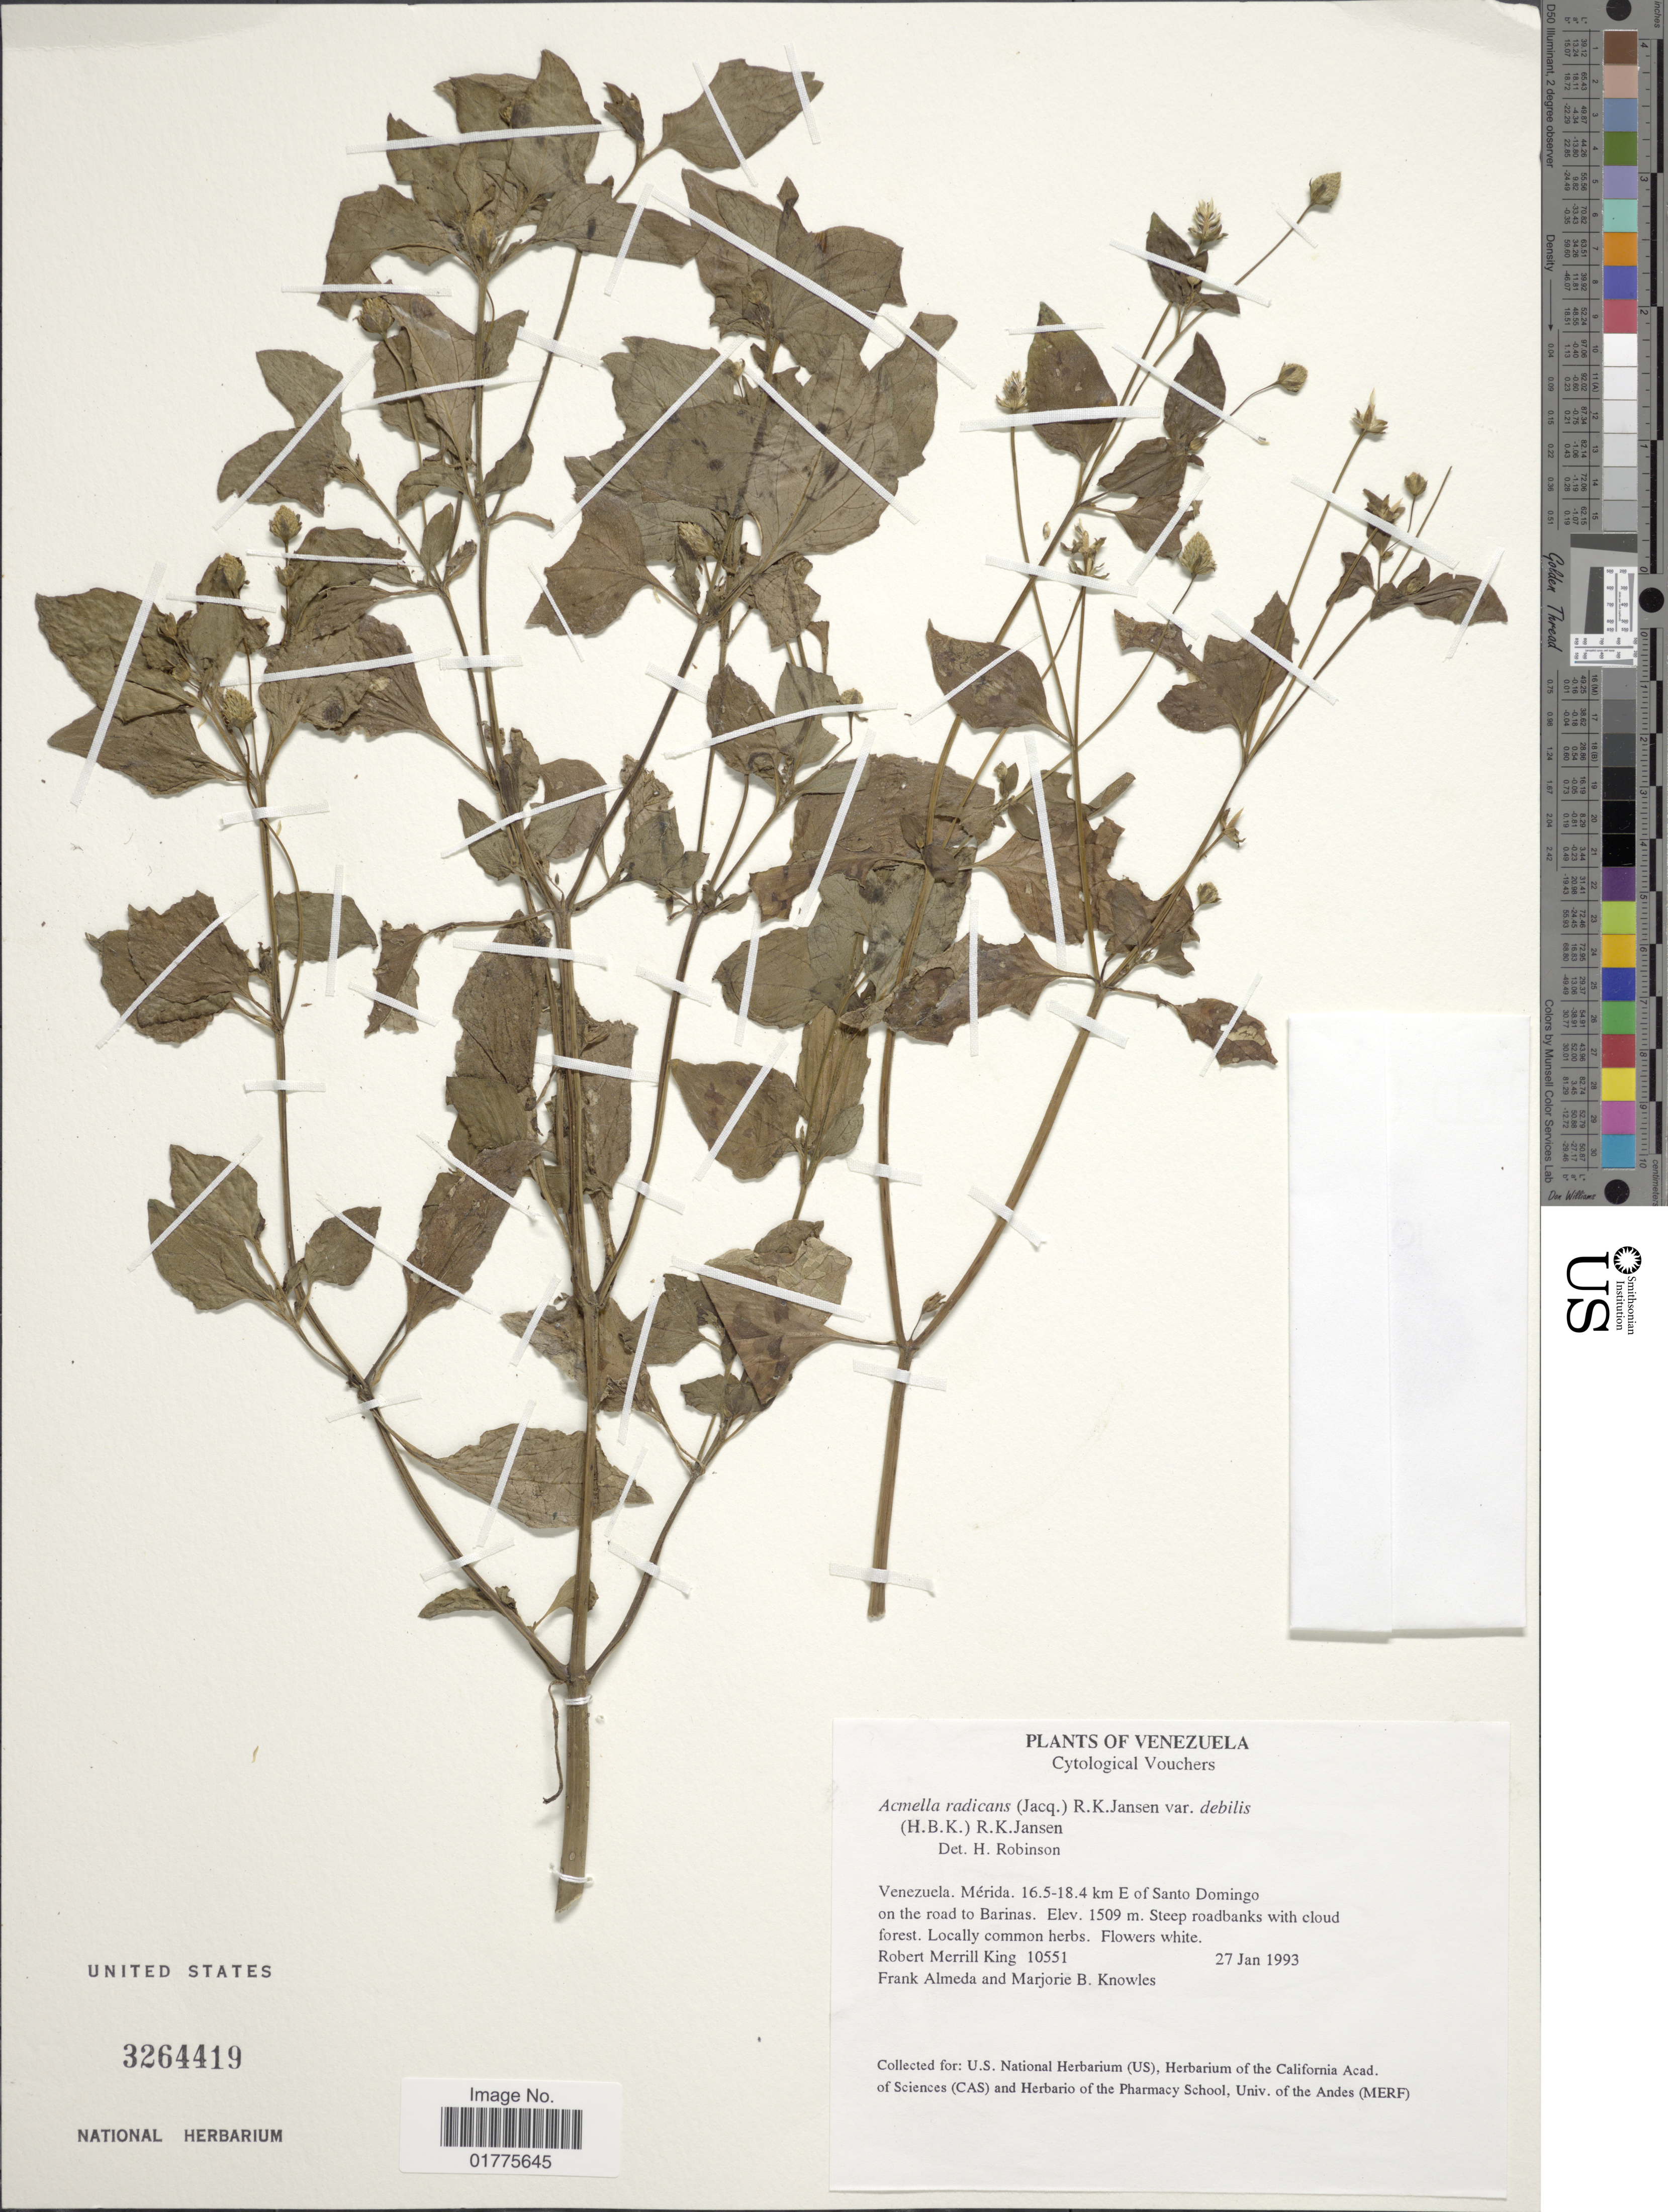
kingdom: Plantae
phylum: Tracheophyta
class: Magnoliopsida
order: Asterales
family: Asteraceae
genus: Acmella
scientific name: Acmella radicans var. debilis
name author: (Kunth) R.K. Jansen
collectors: R. M. King, F. Almeda & M. B. Knowles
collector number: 10551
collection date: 1993-01-27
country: Venezuela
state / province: Mérida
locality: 16.5-18.4 km E of Santo Domingo on the road to Barinas, steep roadbanks with cloud foret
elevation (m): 1509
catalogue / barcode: US 3264419